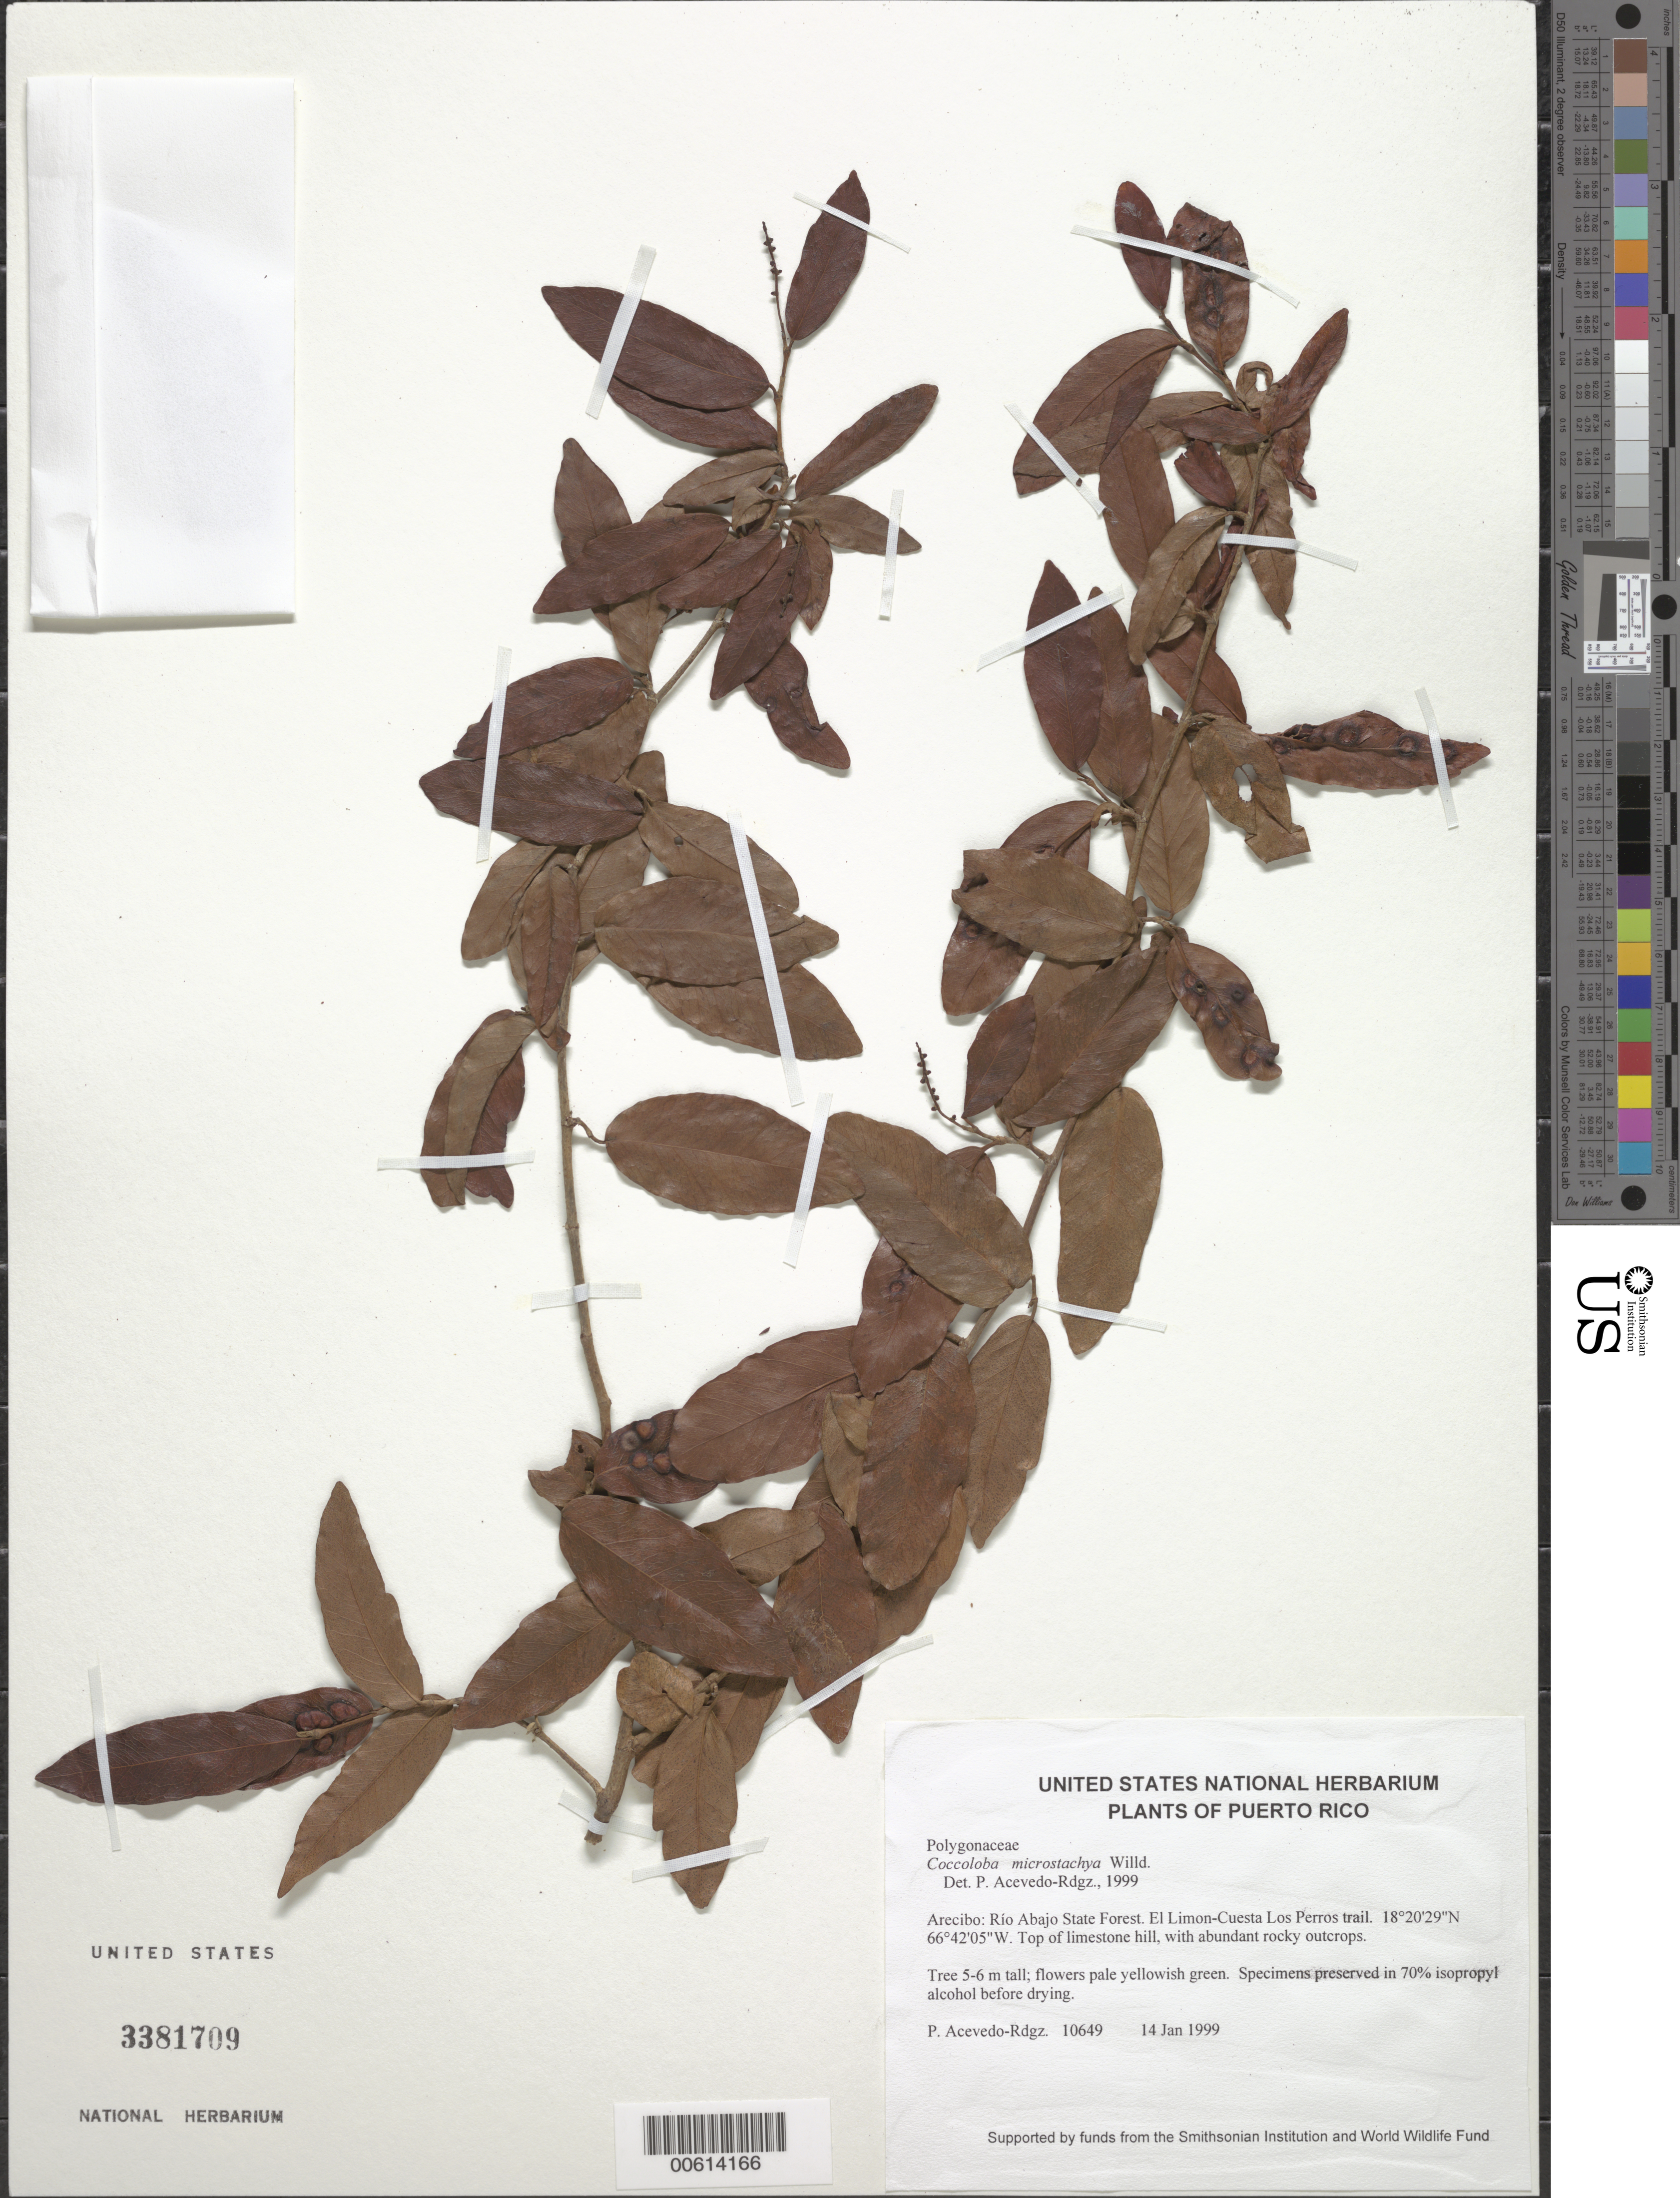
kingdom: Plantae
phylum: Tracheophyta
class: Magnoliopsida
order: Caryophyllales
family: Polygonaceae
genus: Coccoloba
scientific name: Coccoloba microstachya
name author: Willd.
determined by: Acevedo-Rodríguez, P., (BOT), Smithsonian Institution - National Museum of Natural History (UNITED STATES)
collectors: P. Acevedo-Rodr.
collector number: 10649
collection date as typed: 14 Jan 1999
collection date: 1999-01-14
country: Puerto Rico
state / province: Arecibo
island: Puerto Rico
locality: Arecibo; Río Abajo State Forest. El Limon-Cuesta Los Perros trail.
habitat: Top of limestone hill, with abundant rocky outcrops.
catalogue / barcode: US 3381709